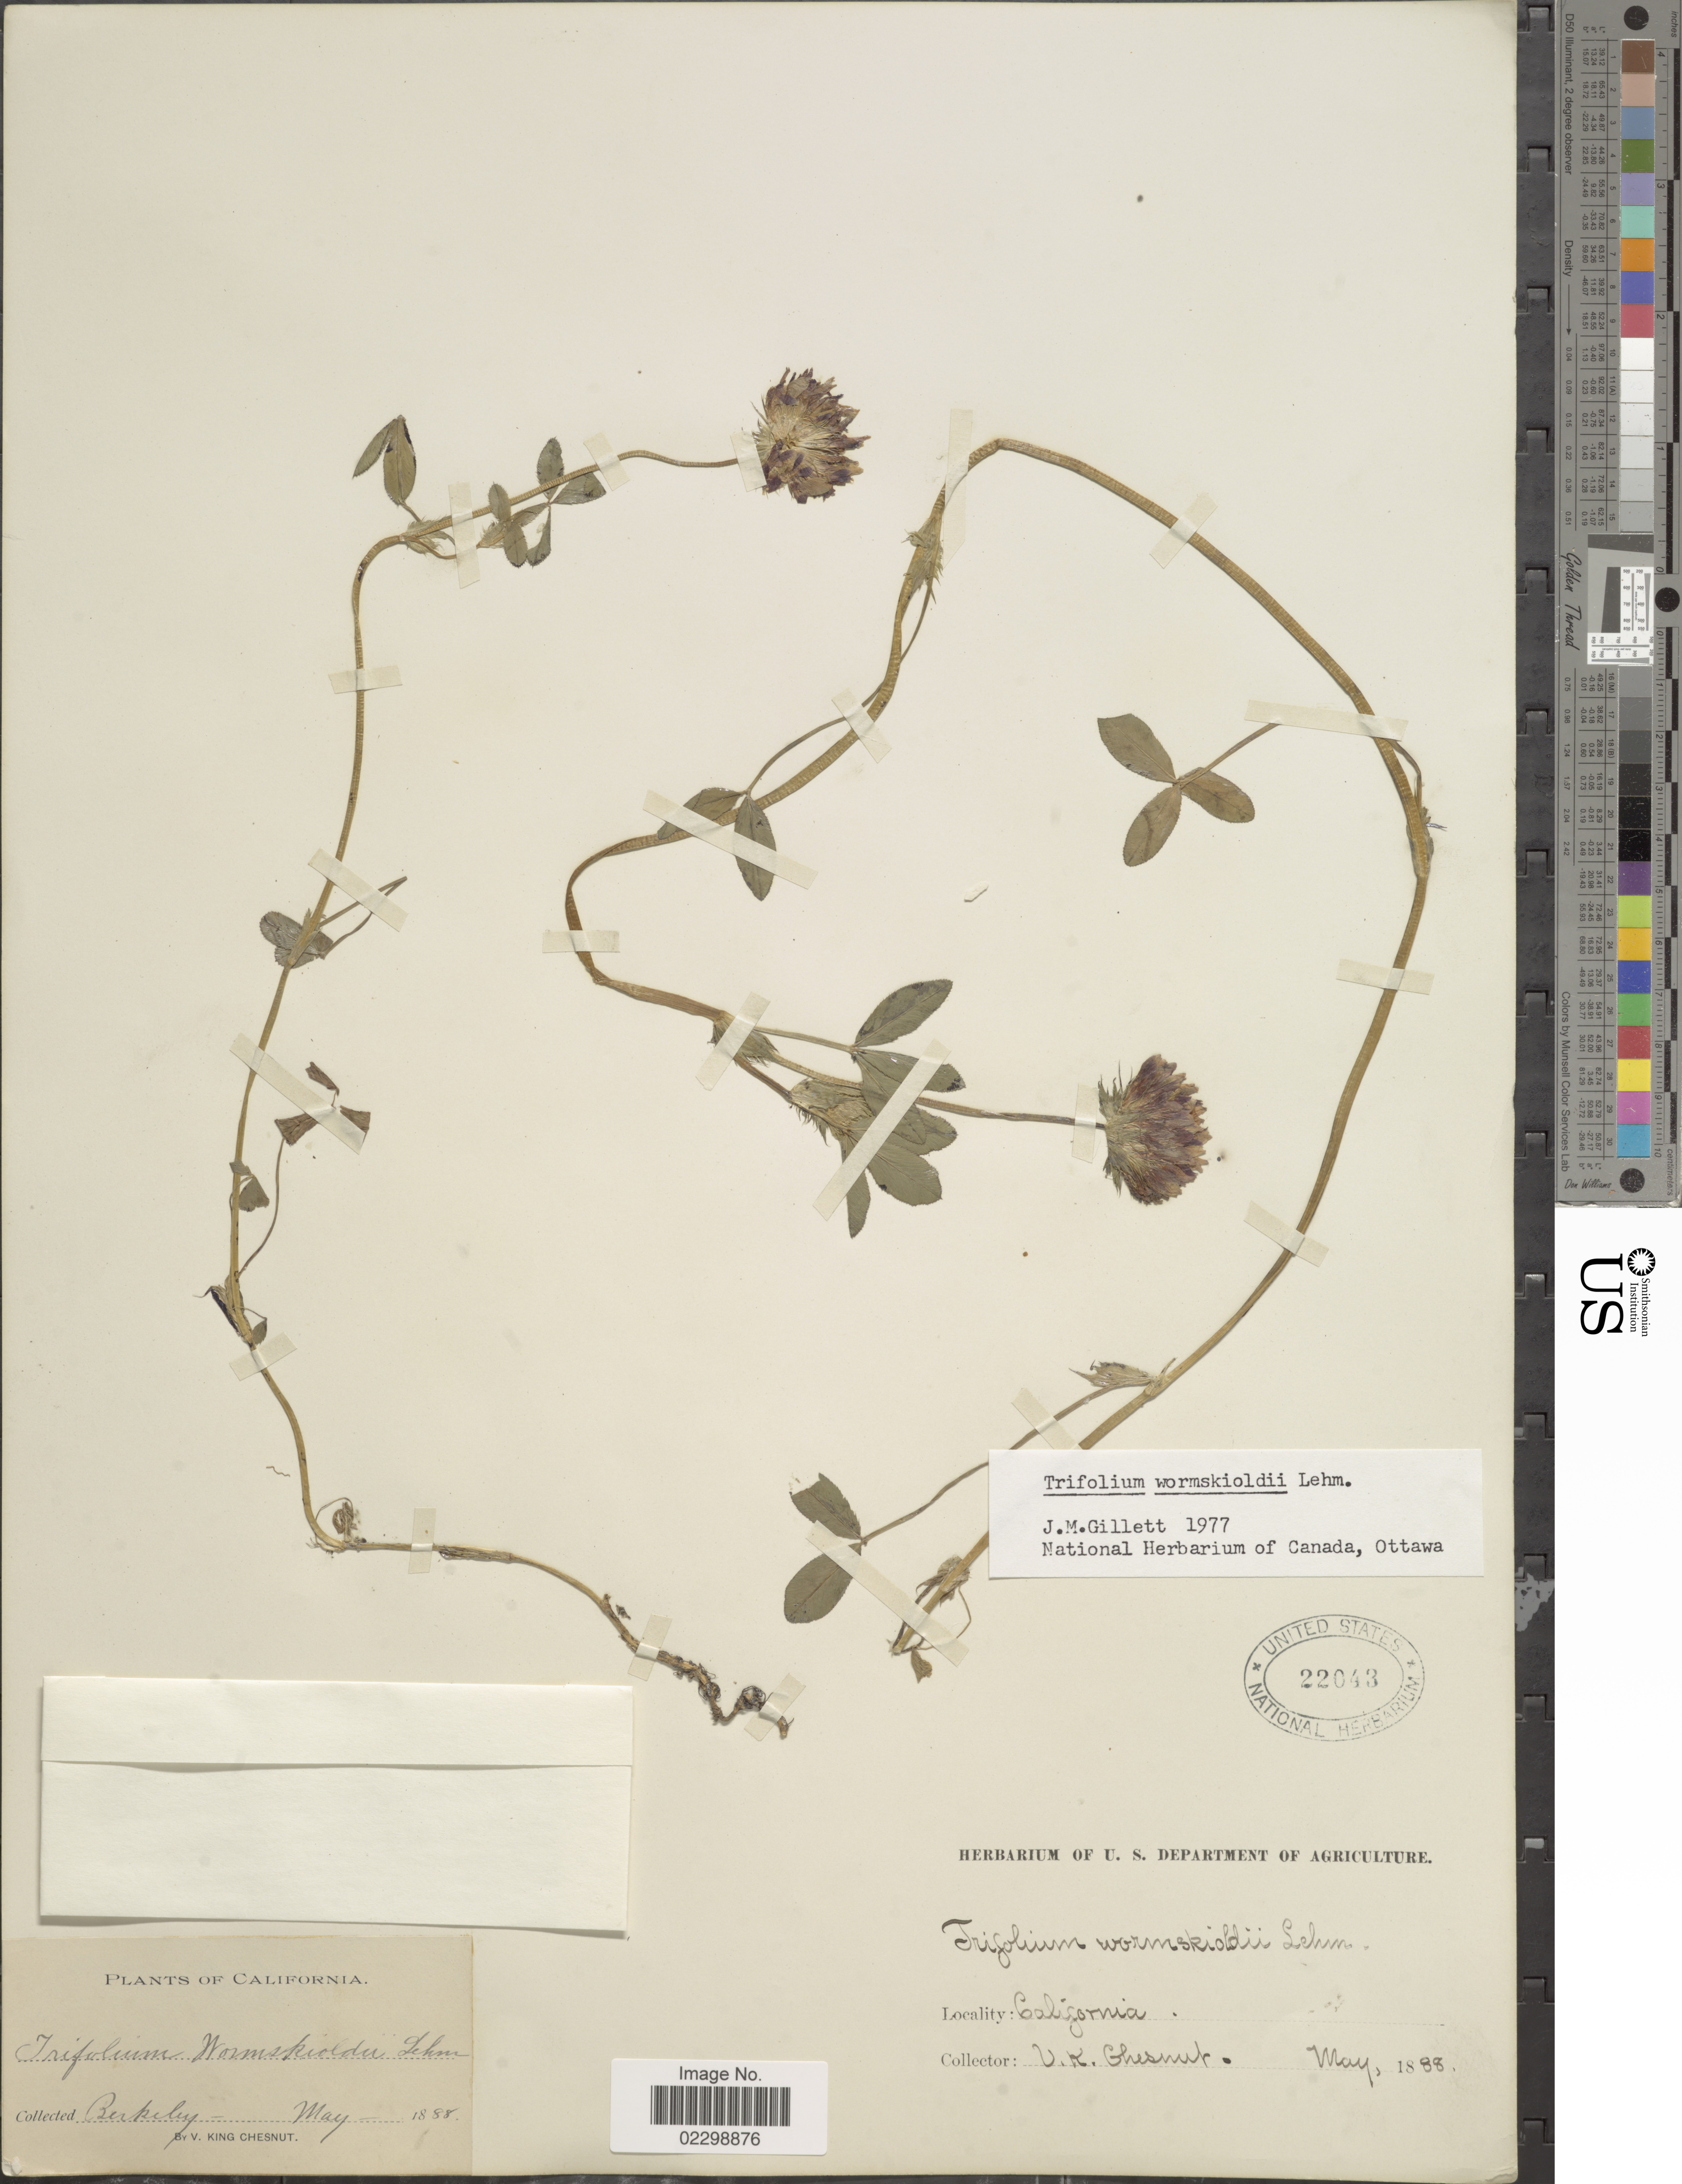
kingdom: Plantae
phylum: Tracheophyta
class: Magnoliopsida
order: Fabales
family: Fabaceae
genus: Trifolium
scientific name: Trifolium wormskioldii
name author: Lehm.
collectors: V. Chesnut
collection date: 1888-05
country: United States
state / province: California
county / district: Alameda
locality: Berkeley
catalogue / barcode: US 22043